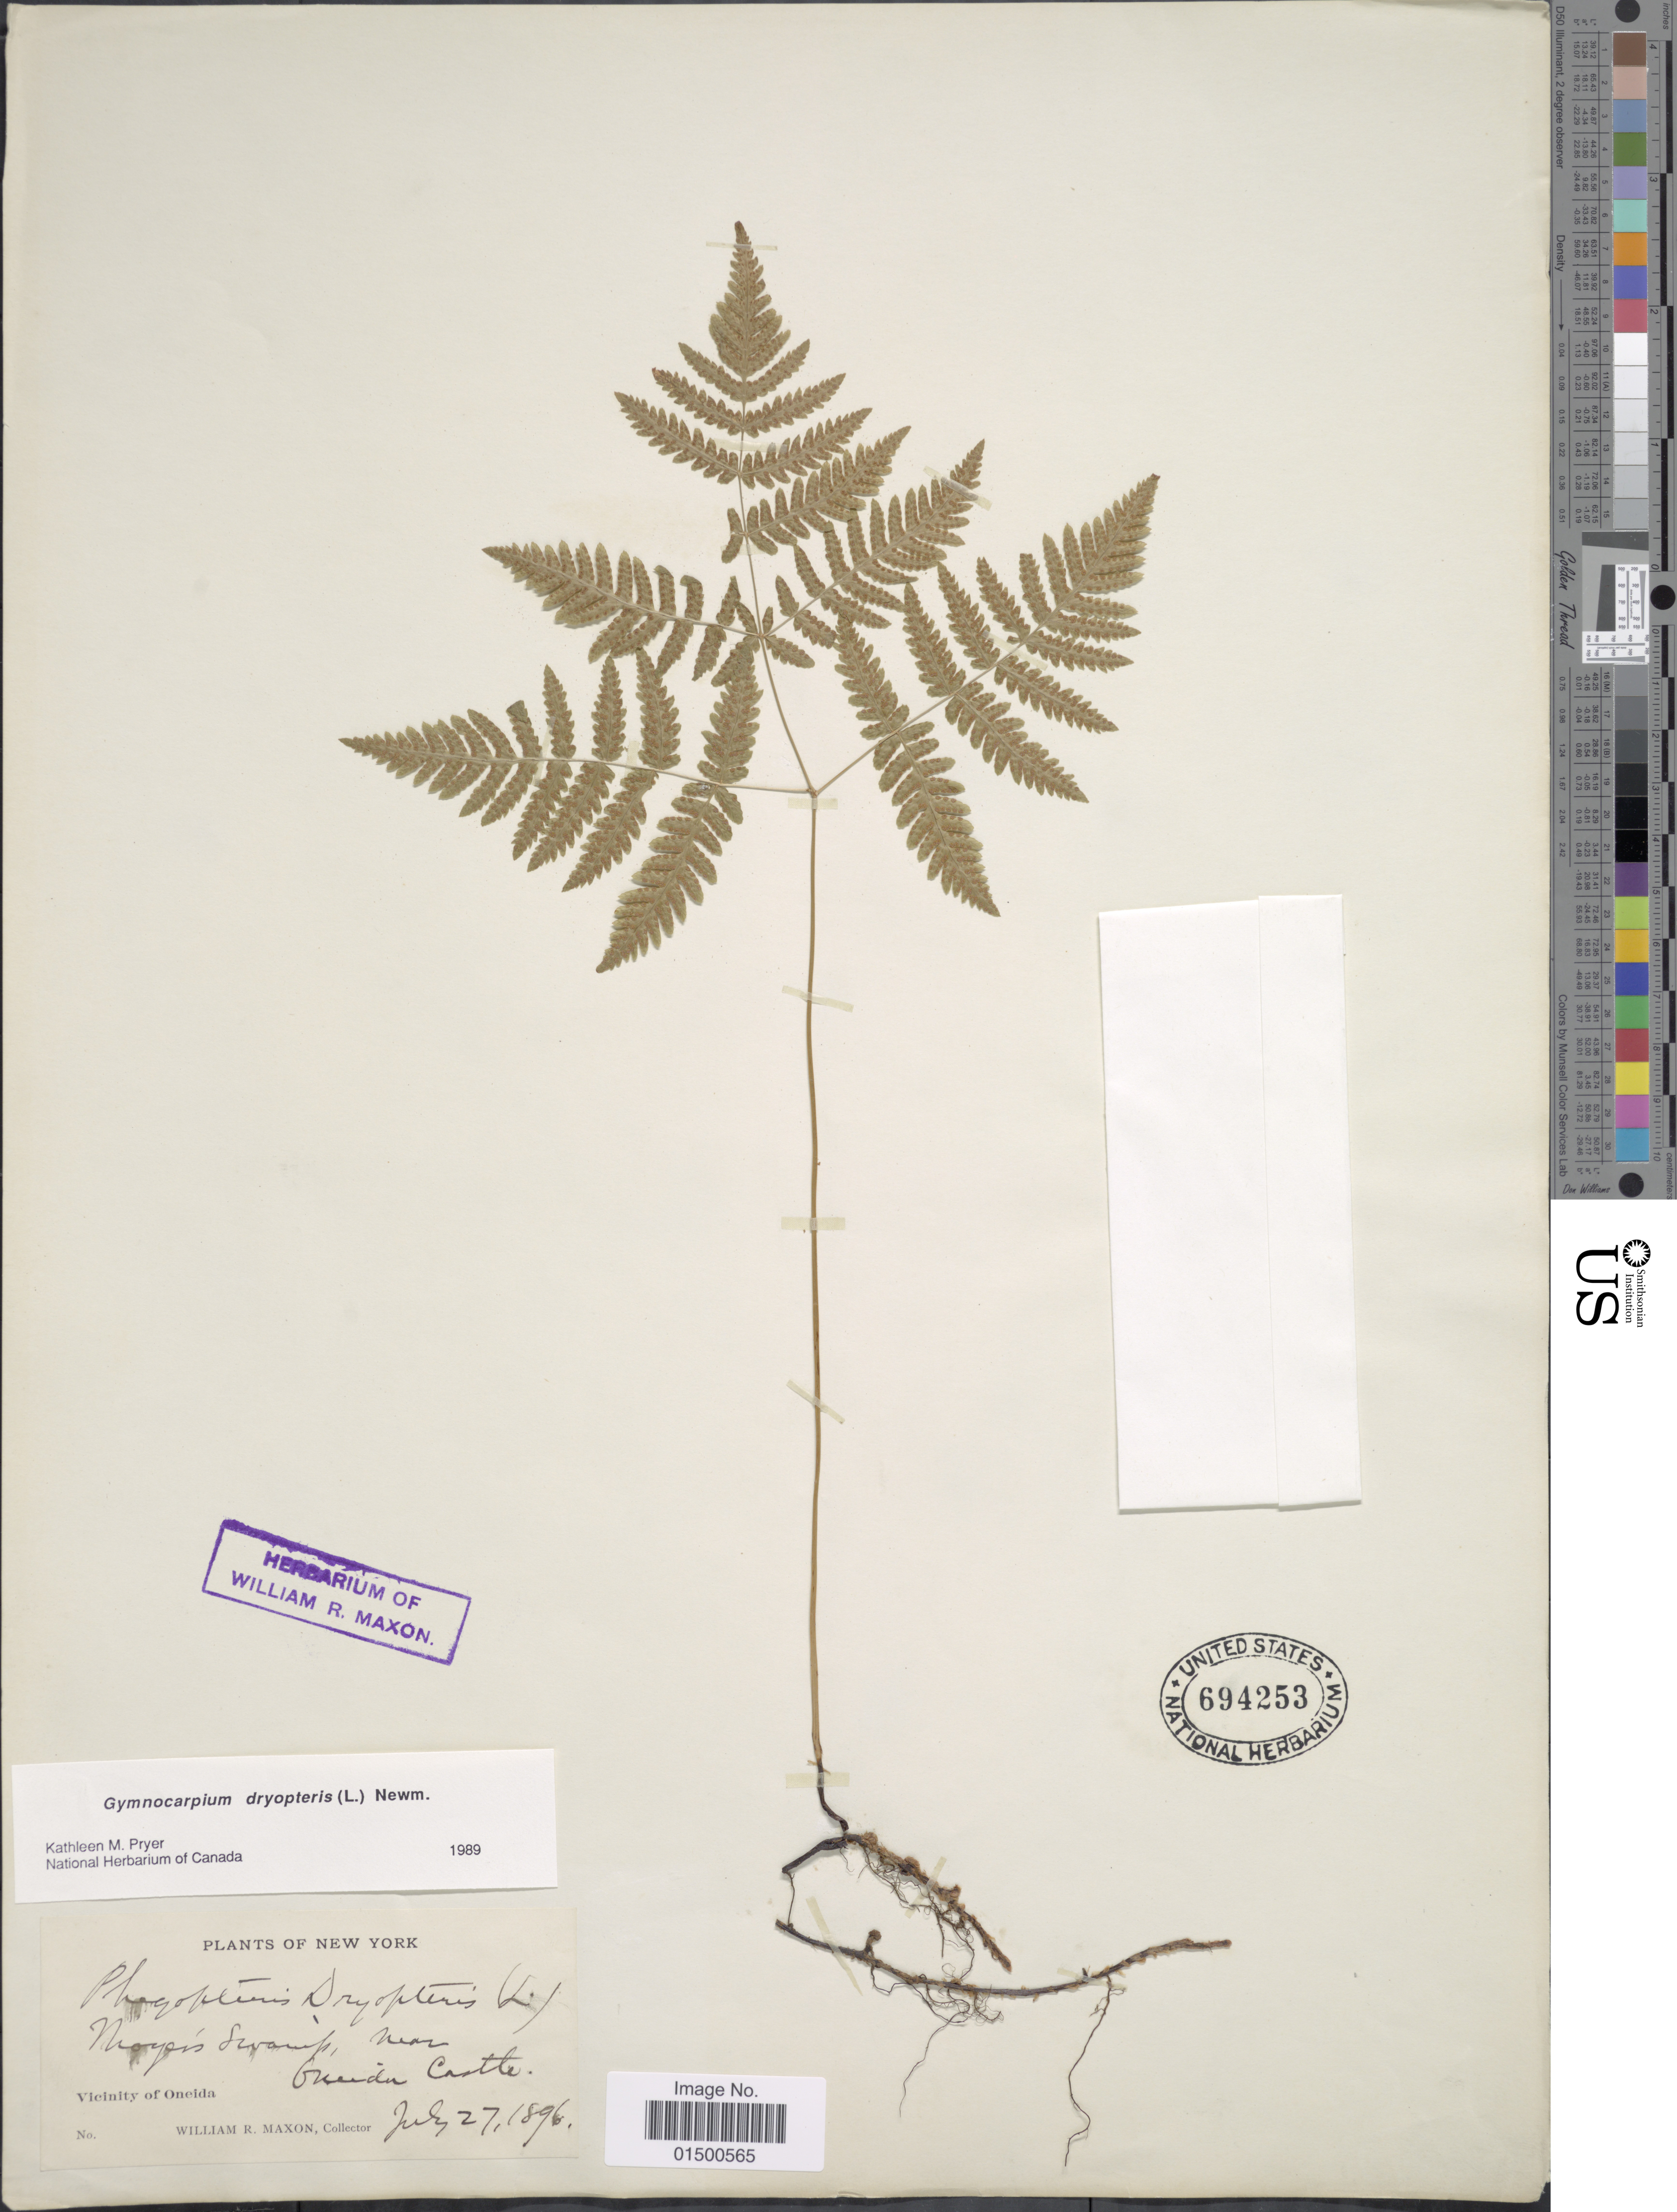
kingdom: Plantae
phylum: Tracheophyta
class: Polypodiopsida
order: Polypodiales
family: Cystopteridaceae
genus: Gymnocarpium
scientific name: Gymnocarpium dryopteris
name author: (L.) Newman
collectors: W. R. Maxon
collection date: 1896-07-27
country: United States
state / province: New York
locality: New York, Morgans Swamp near Oneida Castle, Vicinity of Oneida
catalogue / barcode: US 694253